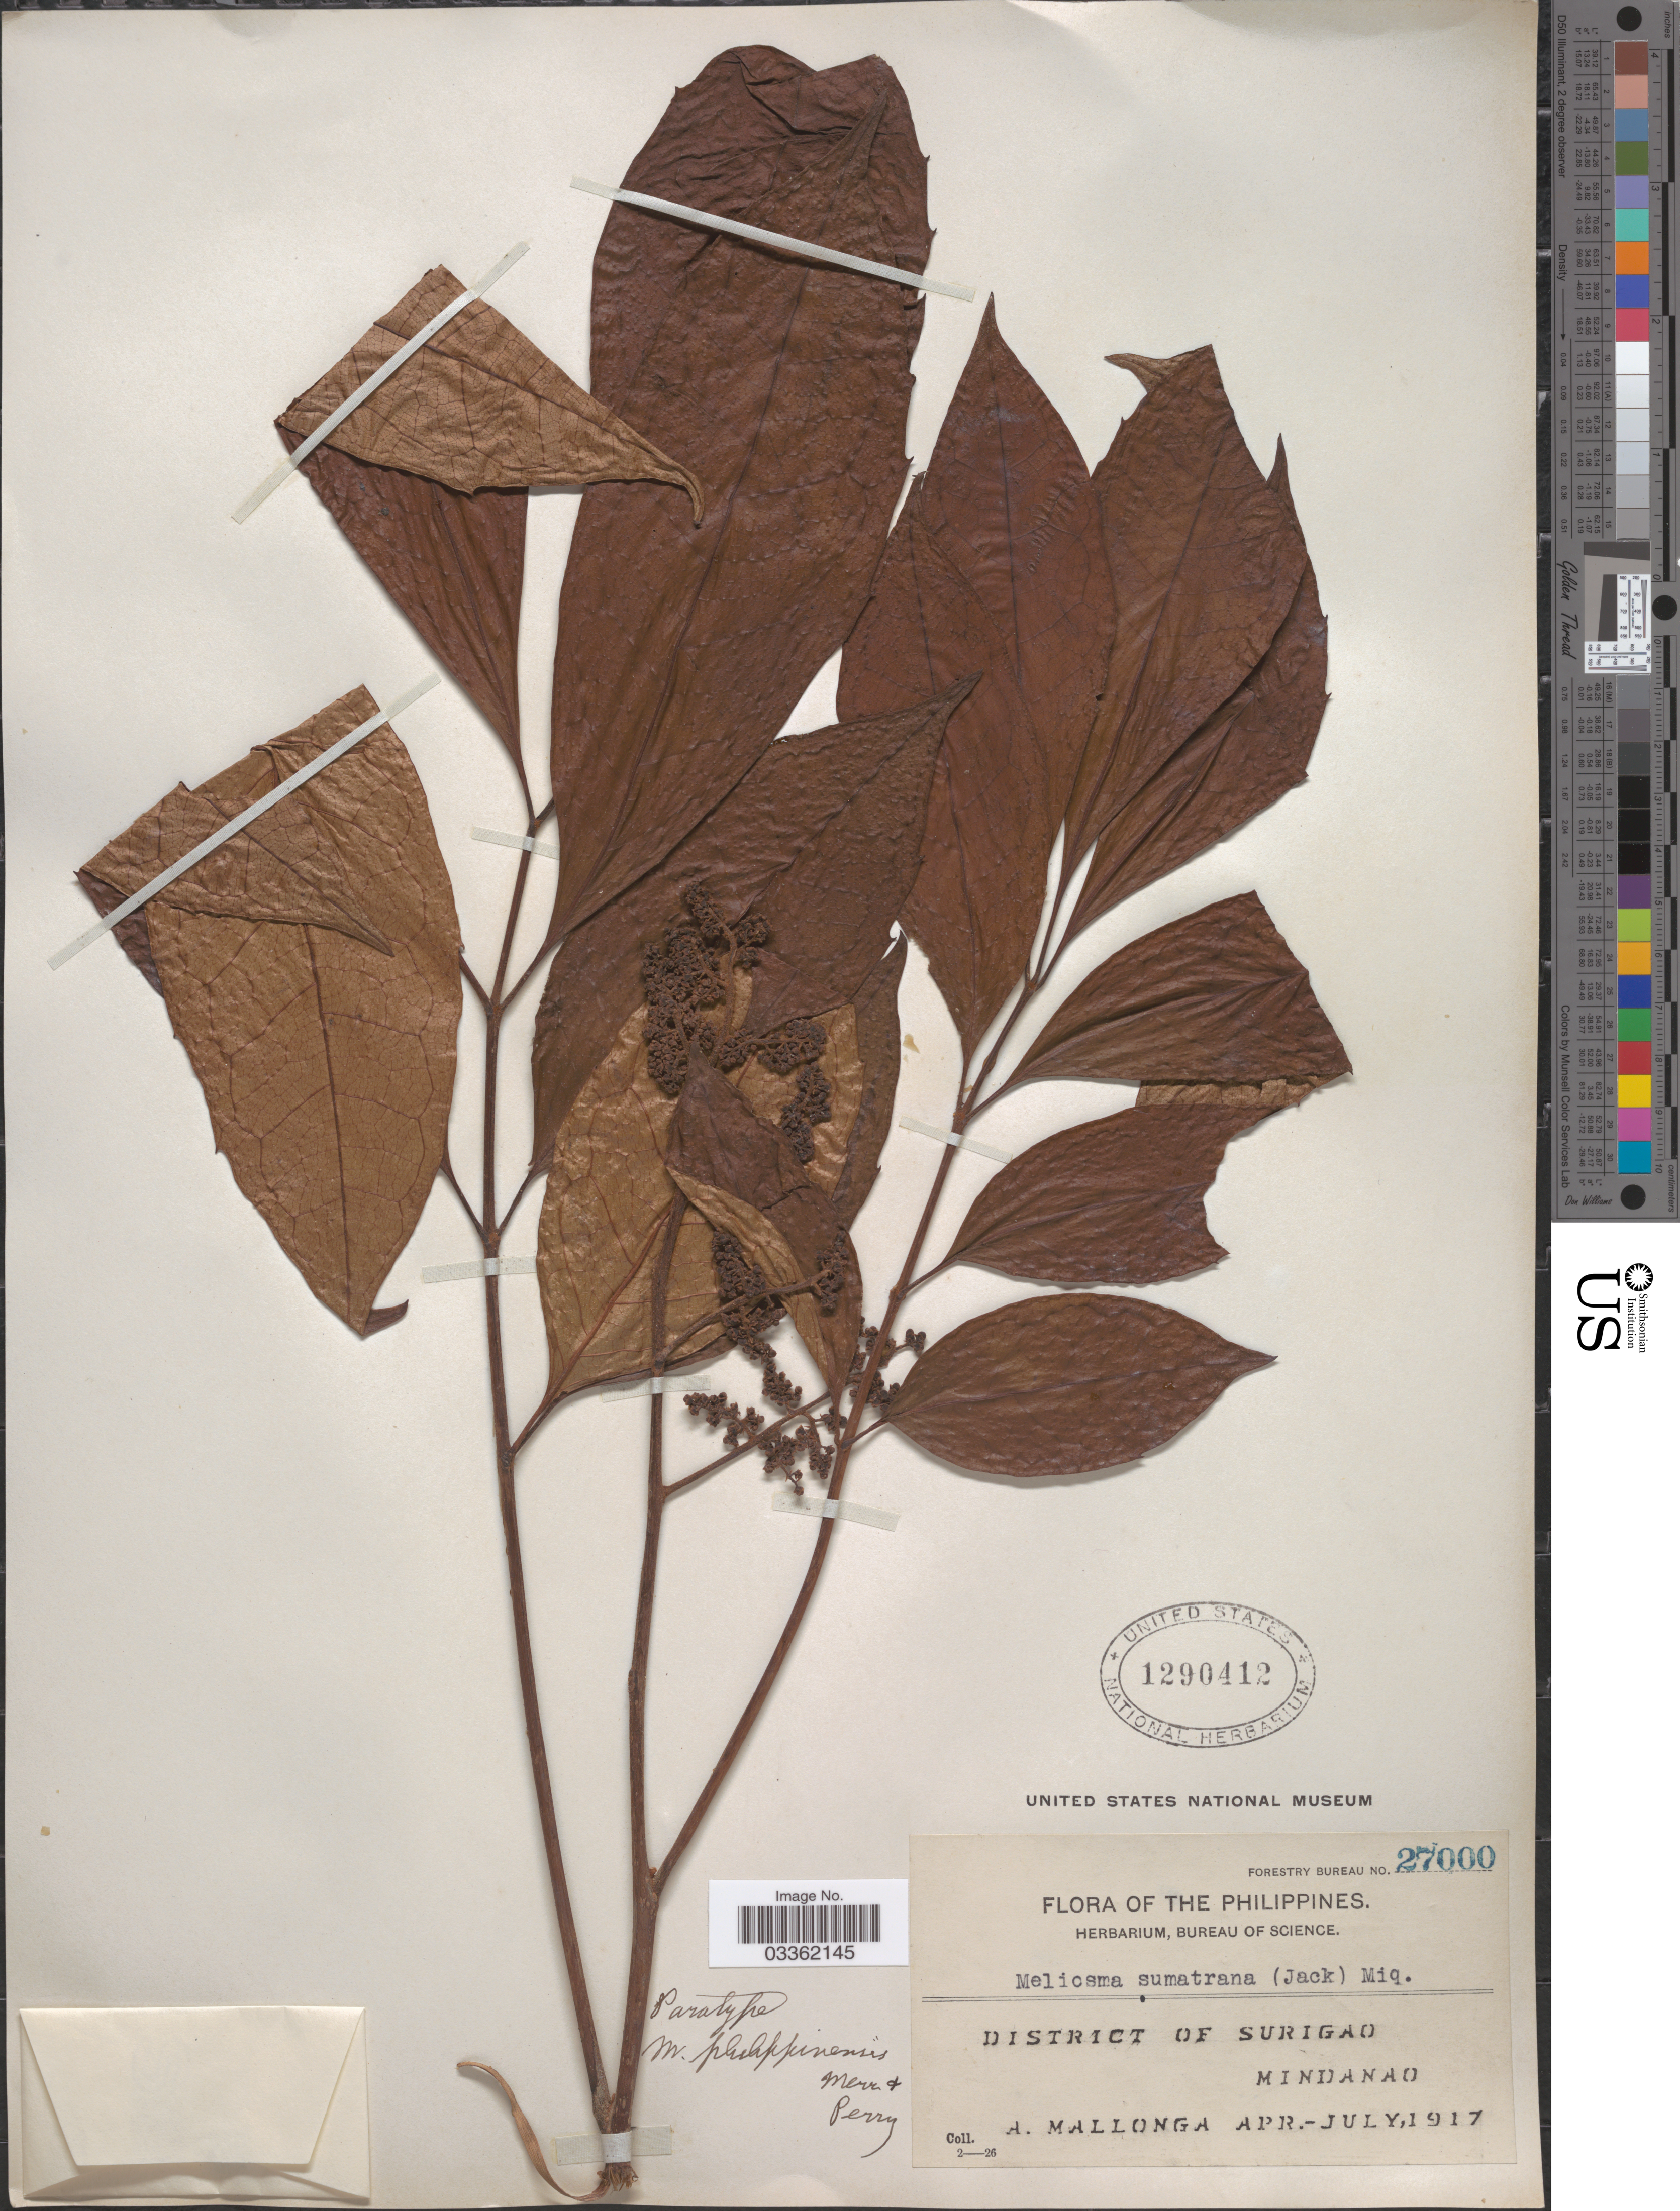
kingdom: Plantae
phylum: Tracheophyta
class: Magnoliopsida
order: Proteales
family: Sabiaceae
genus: Meliosma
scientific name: Meliosma philippinensis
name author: Merr. & L.M. Perry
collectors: A. Mallonga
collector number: Forestry Bureau 27000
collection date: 1917-04/1917-07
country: Philippines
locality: District of Surigao. Mindanao.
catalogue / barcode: US 1290412